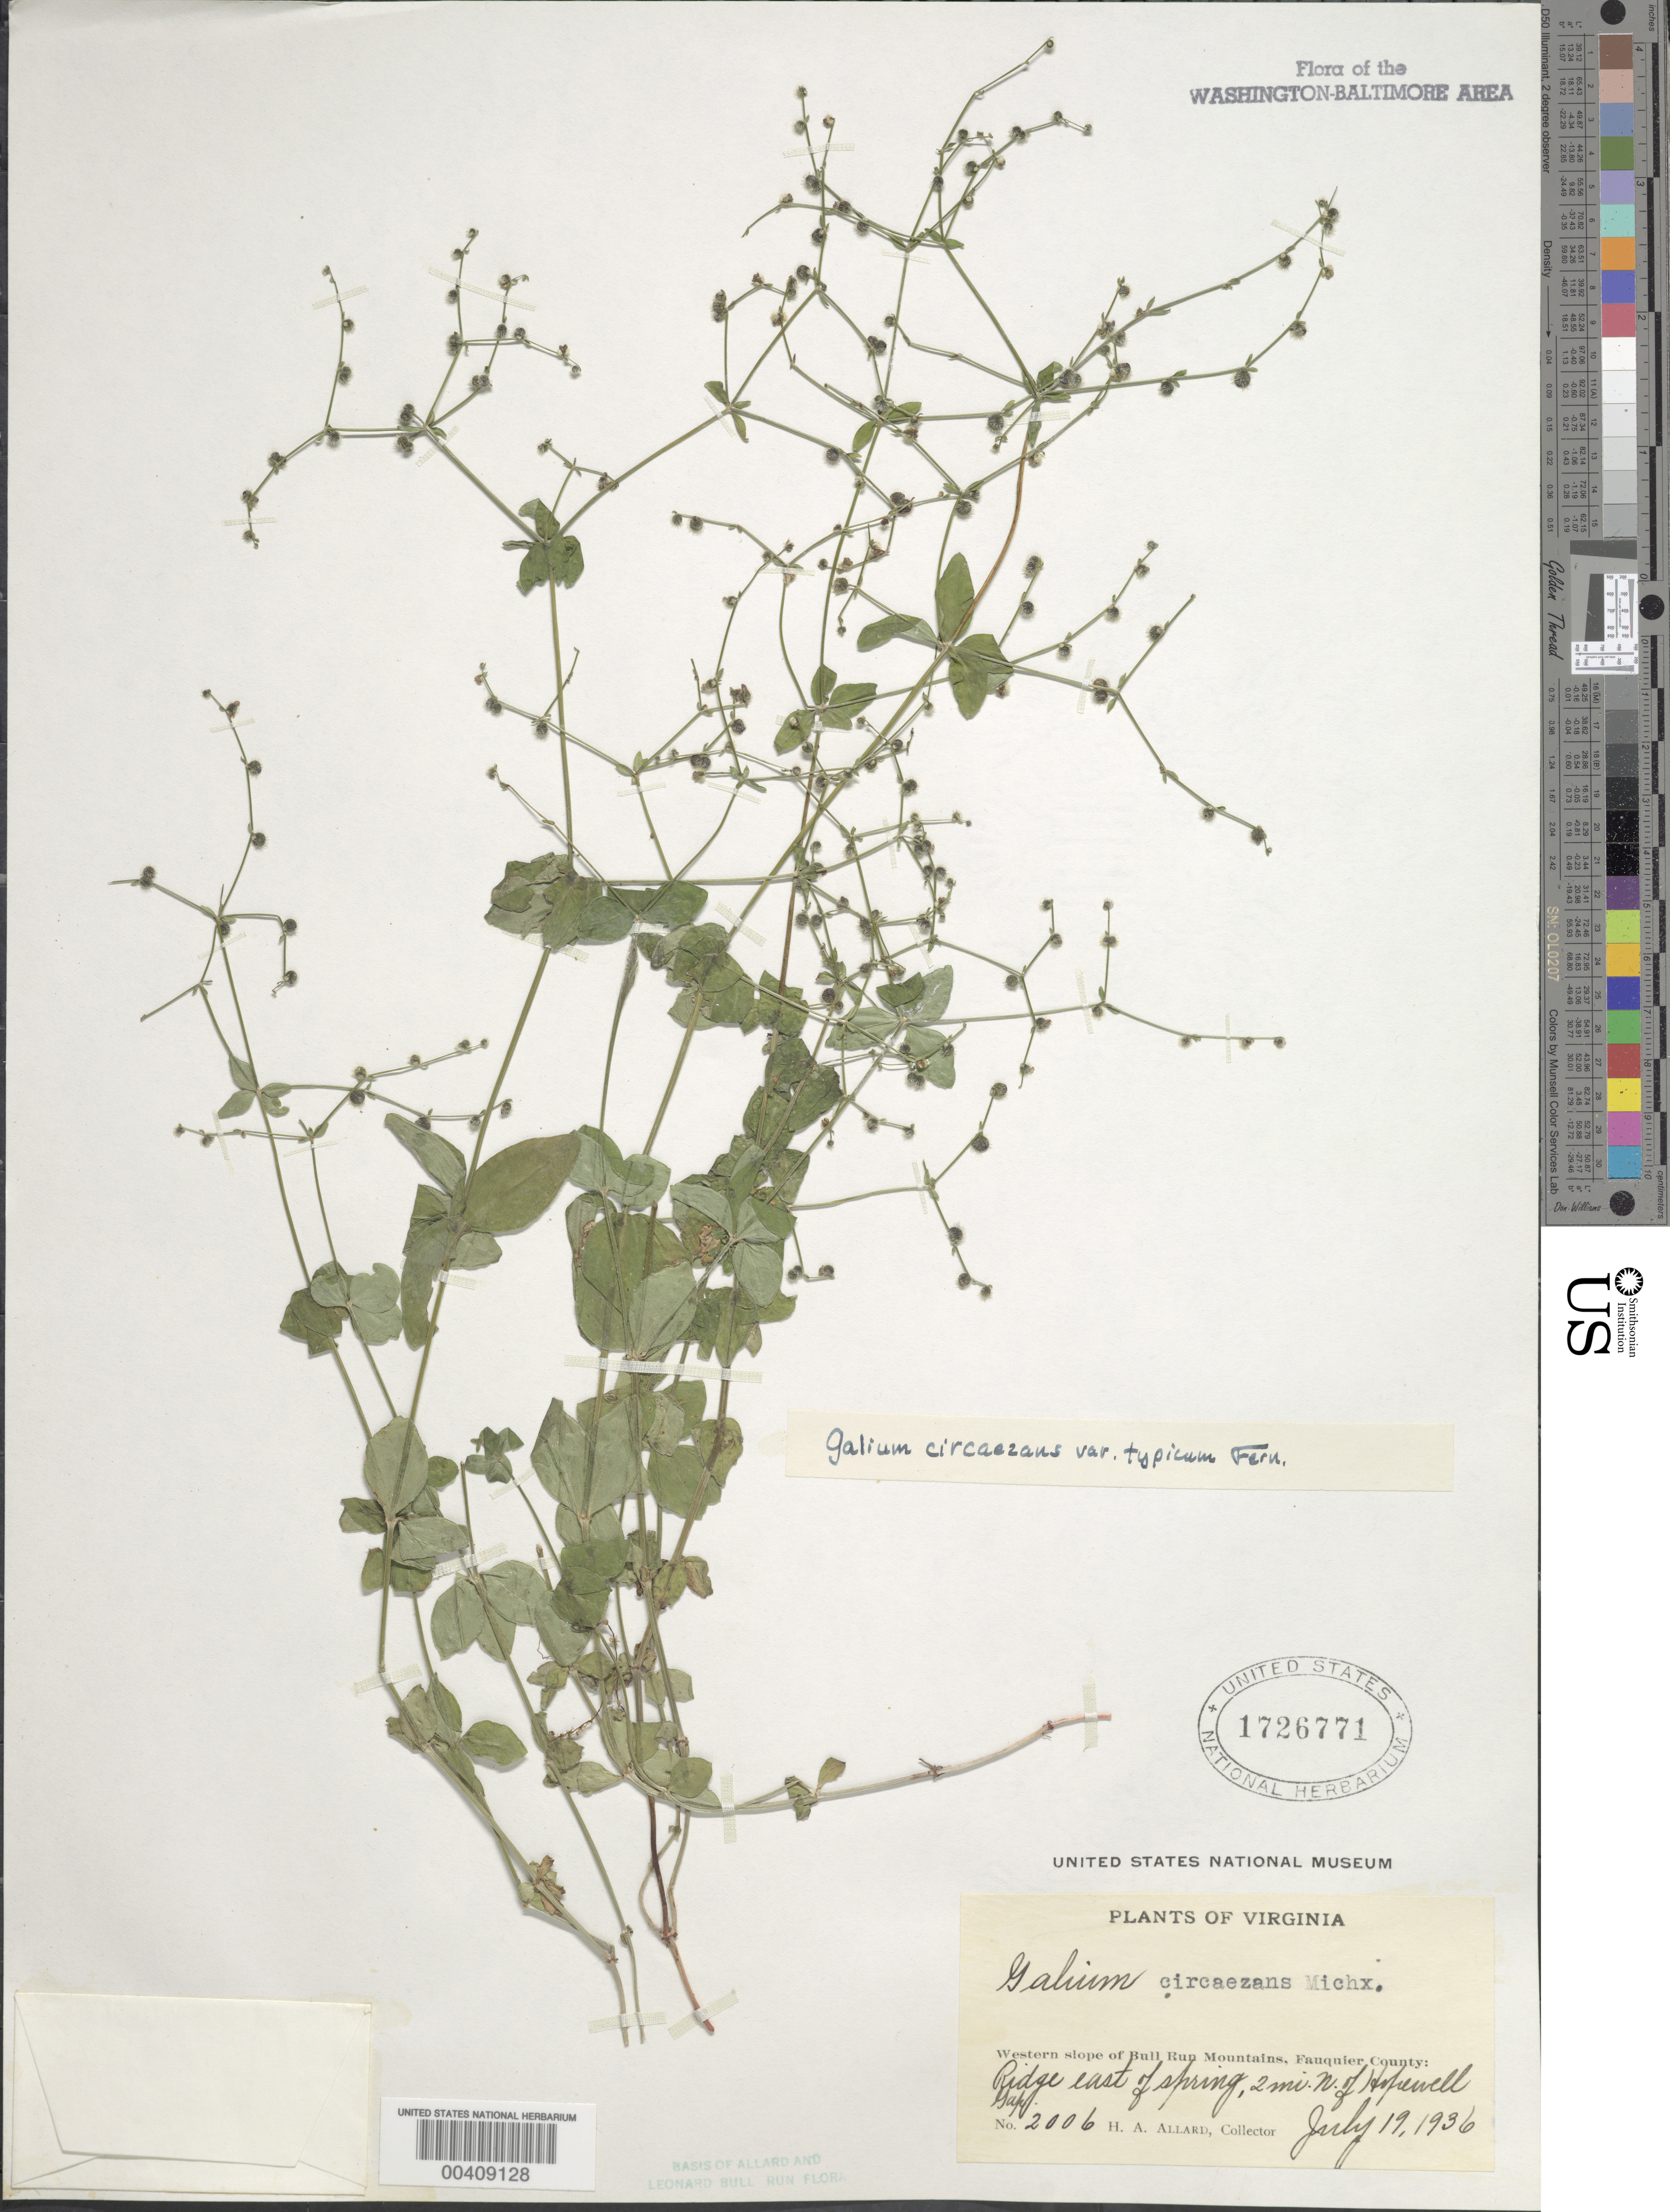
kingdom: Plantae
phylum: Tracheophyta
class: Magnoliopsida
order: Gentianales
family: Rubiaceae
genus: Galium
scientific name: Galium circaezans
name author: Michx.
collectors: H. A. Allard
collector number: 2006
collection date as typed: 19 Jul 1936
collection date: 1936-07-19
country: United States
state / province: Virginia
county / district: Fauquier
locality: Hopewell Gap, west slope of Bull Run Mts.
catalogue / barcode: US 1726771